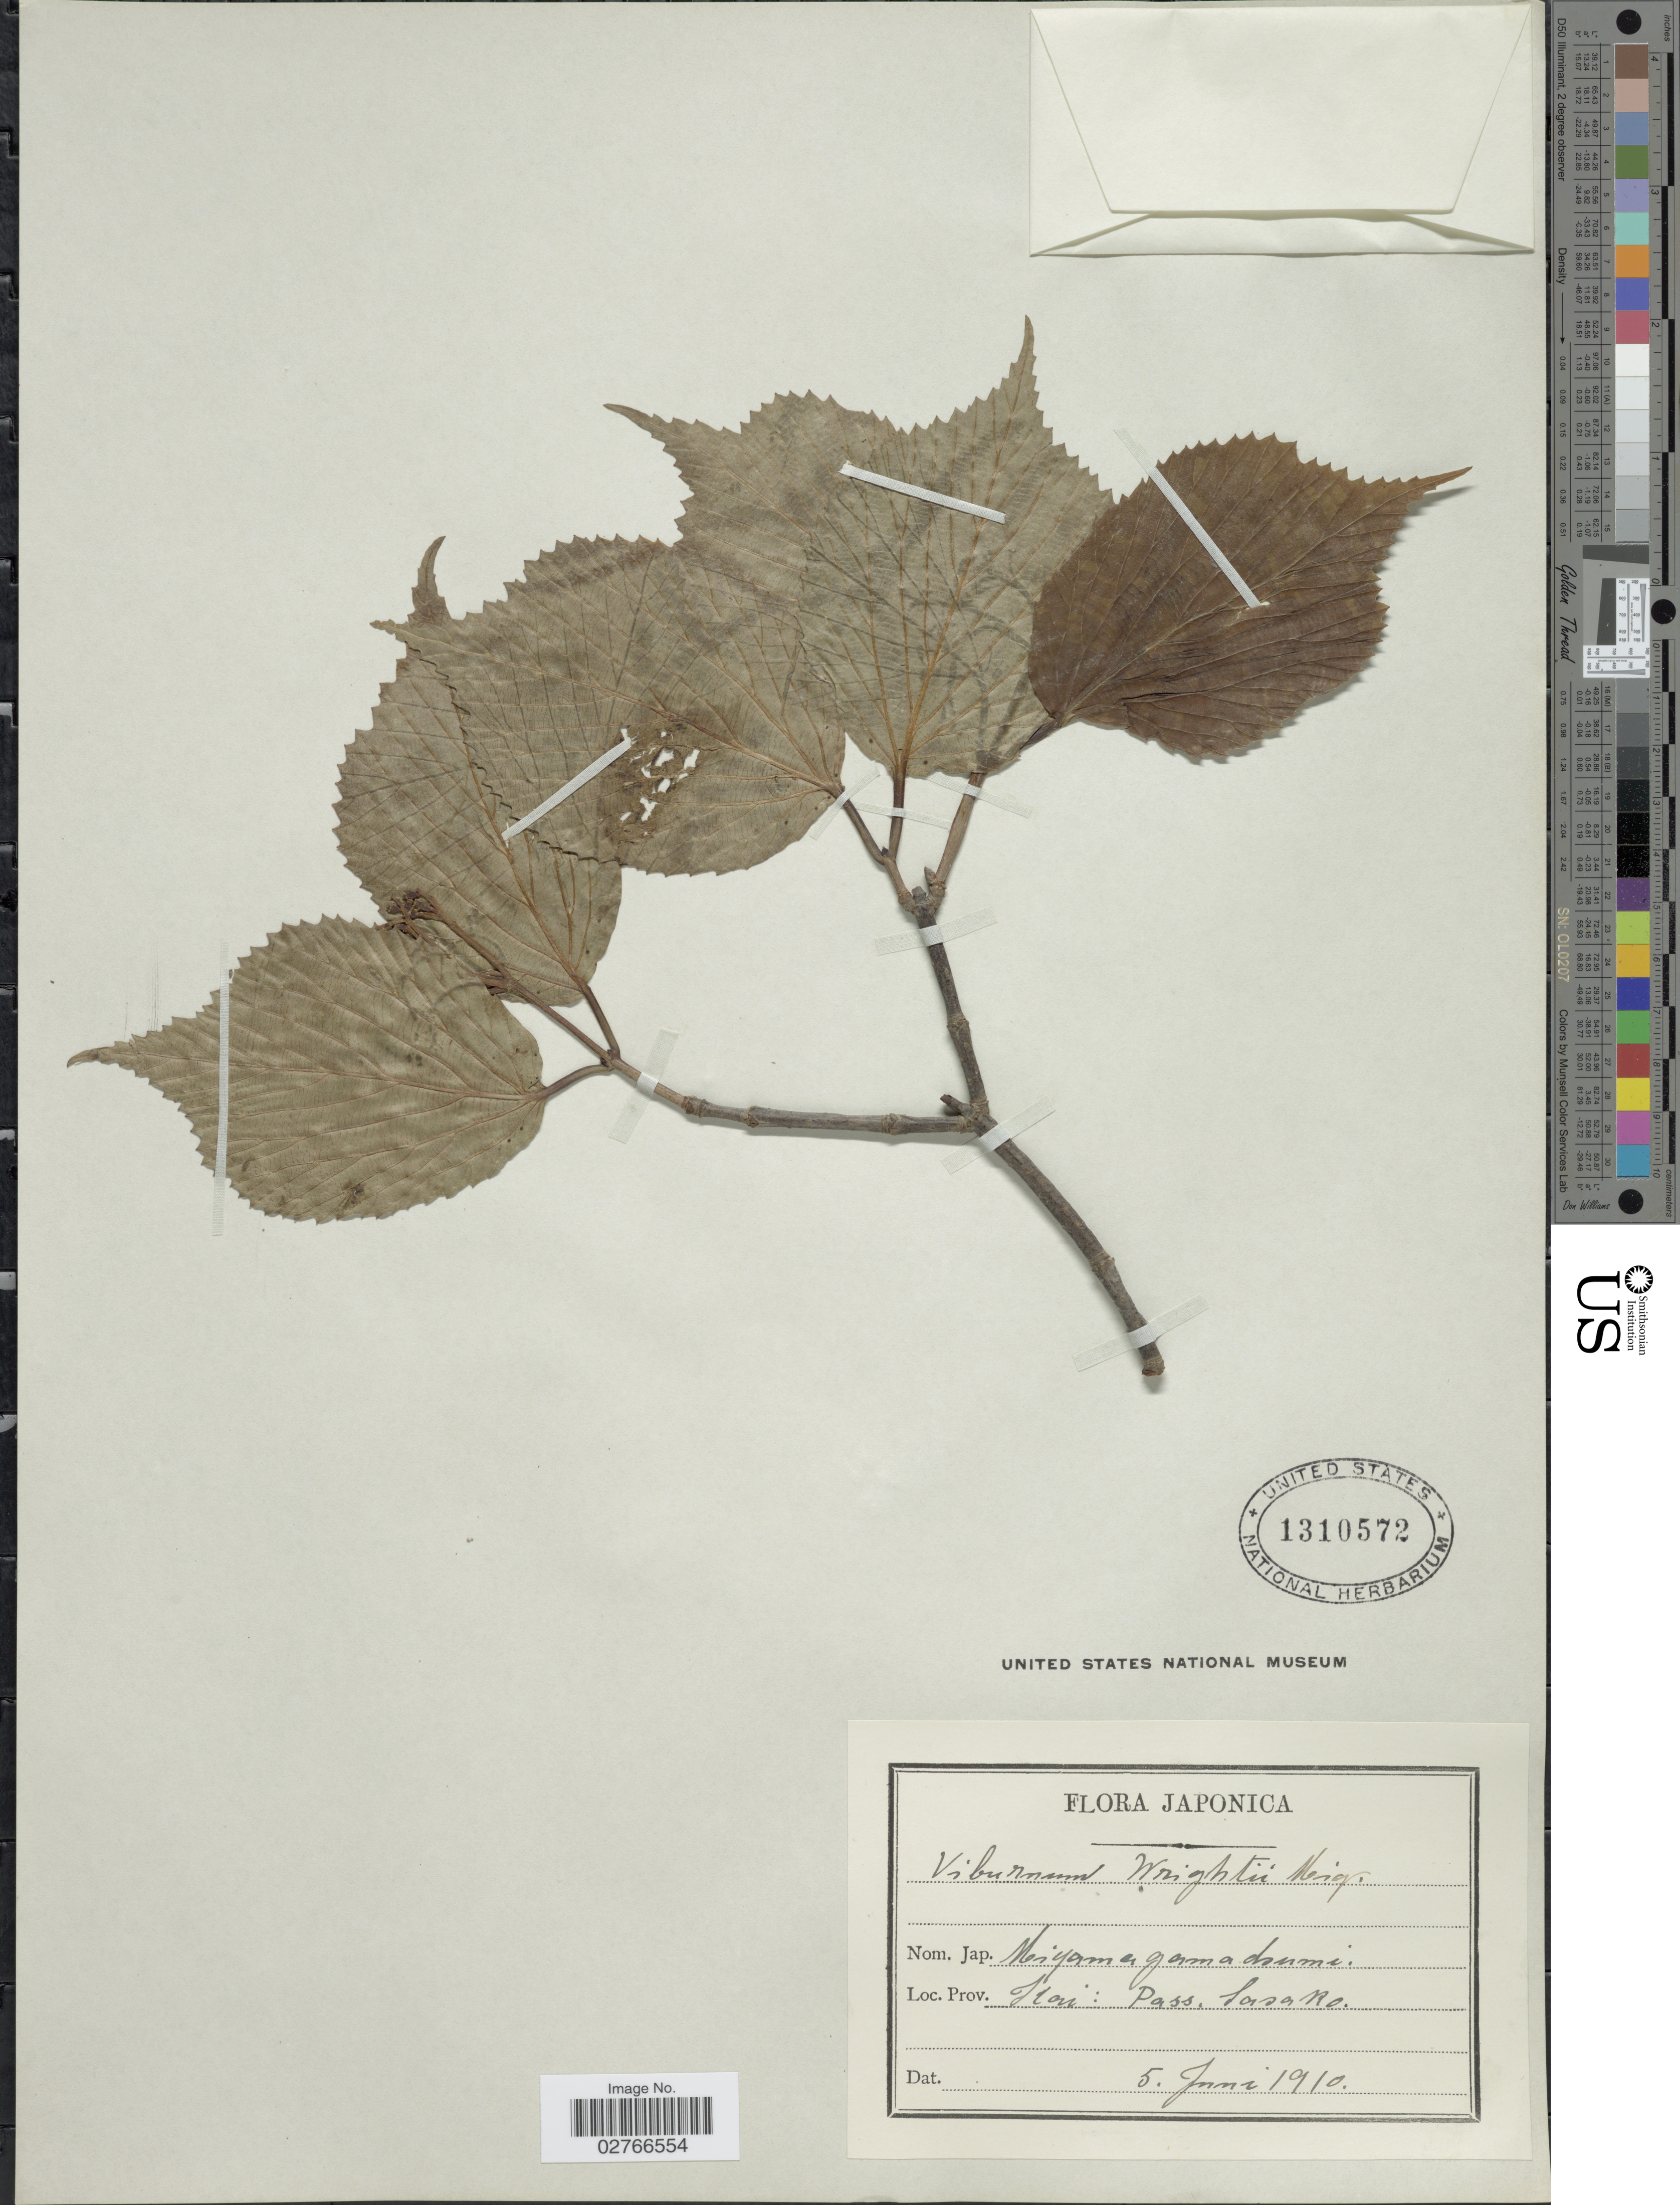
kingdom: Plantae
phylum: Tracheophyta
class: Magnoliopsida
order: Dipsacales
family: Viburnaceae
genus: Viburnum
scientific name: Viburnum wrightii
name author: Miq.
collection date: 1910-06-05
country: Japan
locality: Kai; Pass, Sasako.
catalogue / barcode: US 1310572